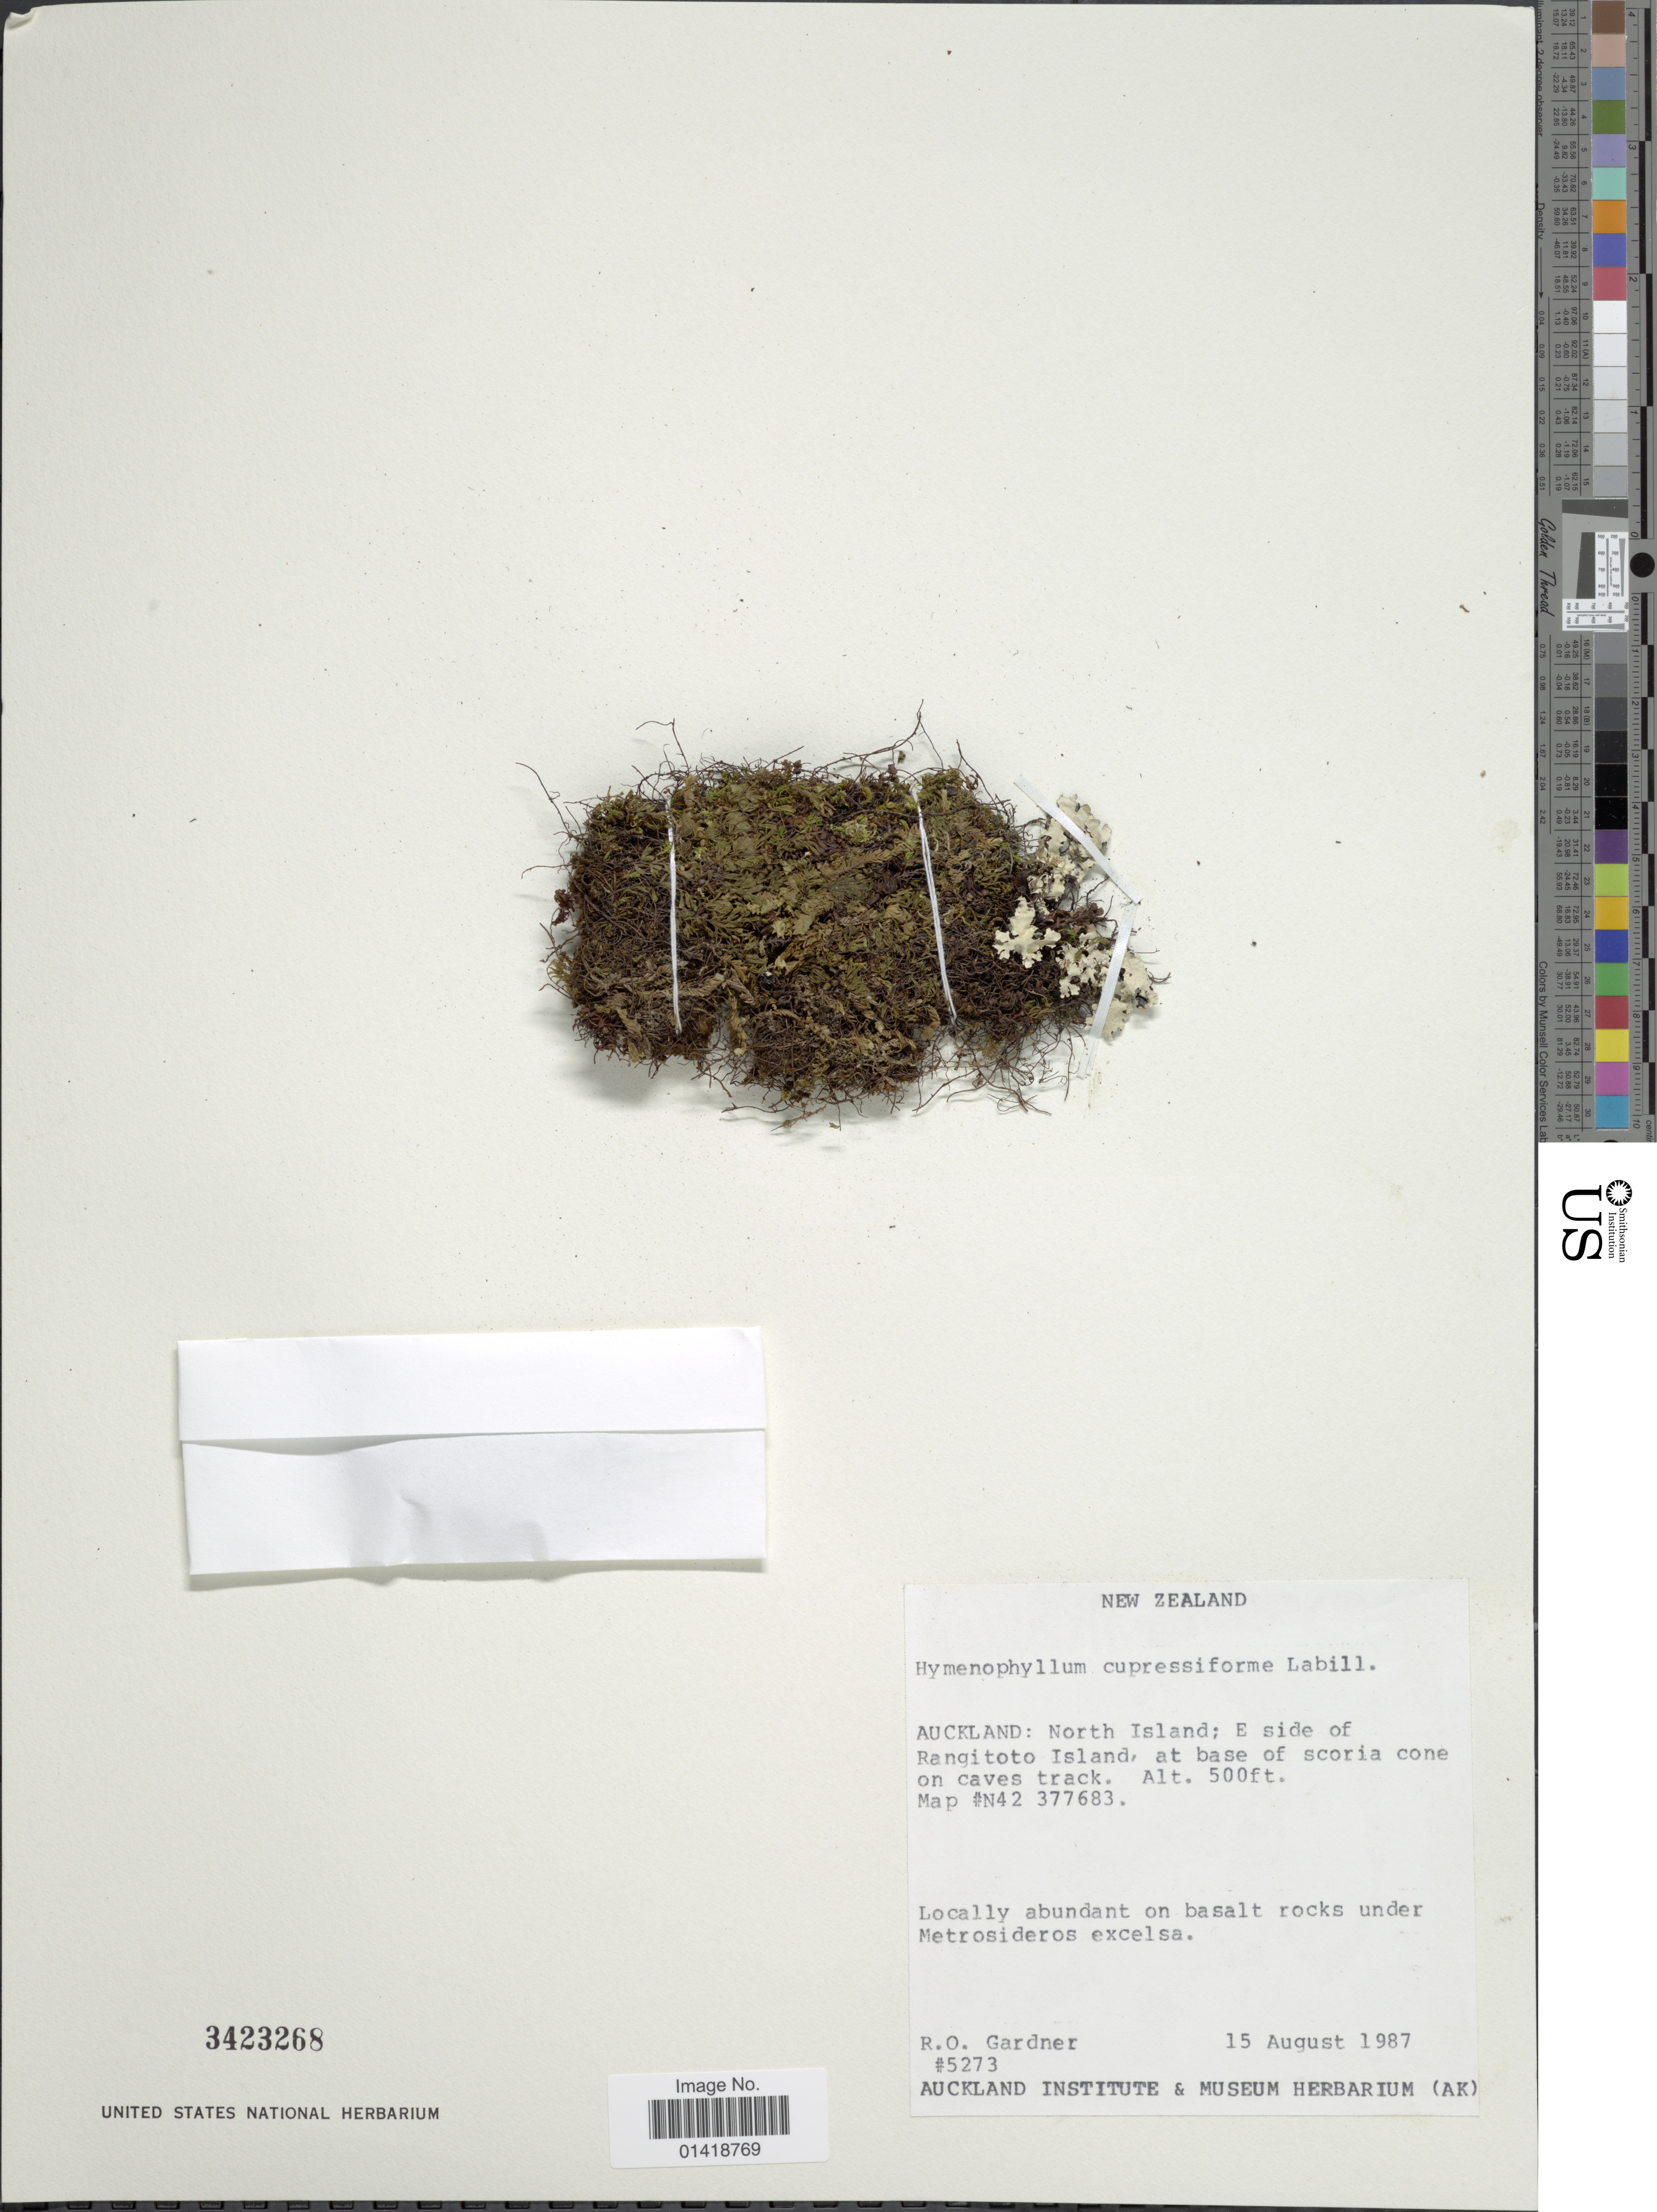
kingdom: Plantae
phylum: Tracheophyta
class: Polypodiopsida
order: Hymenophyllales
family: Hymenophyllaceae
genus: Hymenophyllum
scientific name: Hymenophyllum cupressiforme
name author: Labill.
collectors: R. O. Gardner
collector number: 5273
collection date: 1987-08-15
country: New Zealand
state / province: Auckland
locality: Auckland: North Island; E side of Rangitot Island, at base of scoria cone on caves track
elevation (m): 152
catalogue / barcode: US 3423268